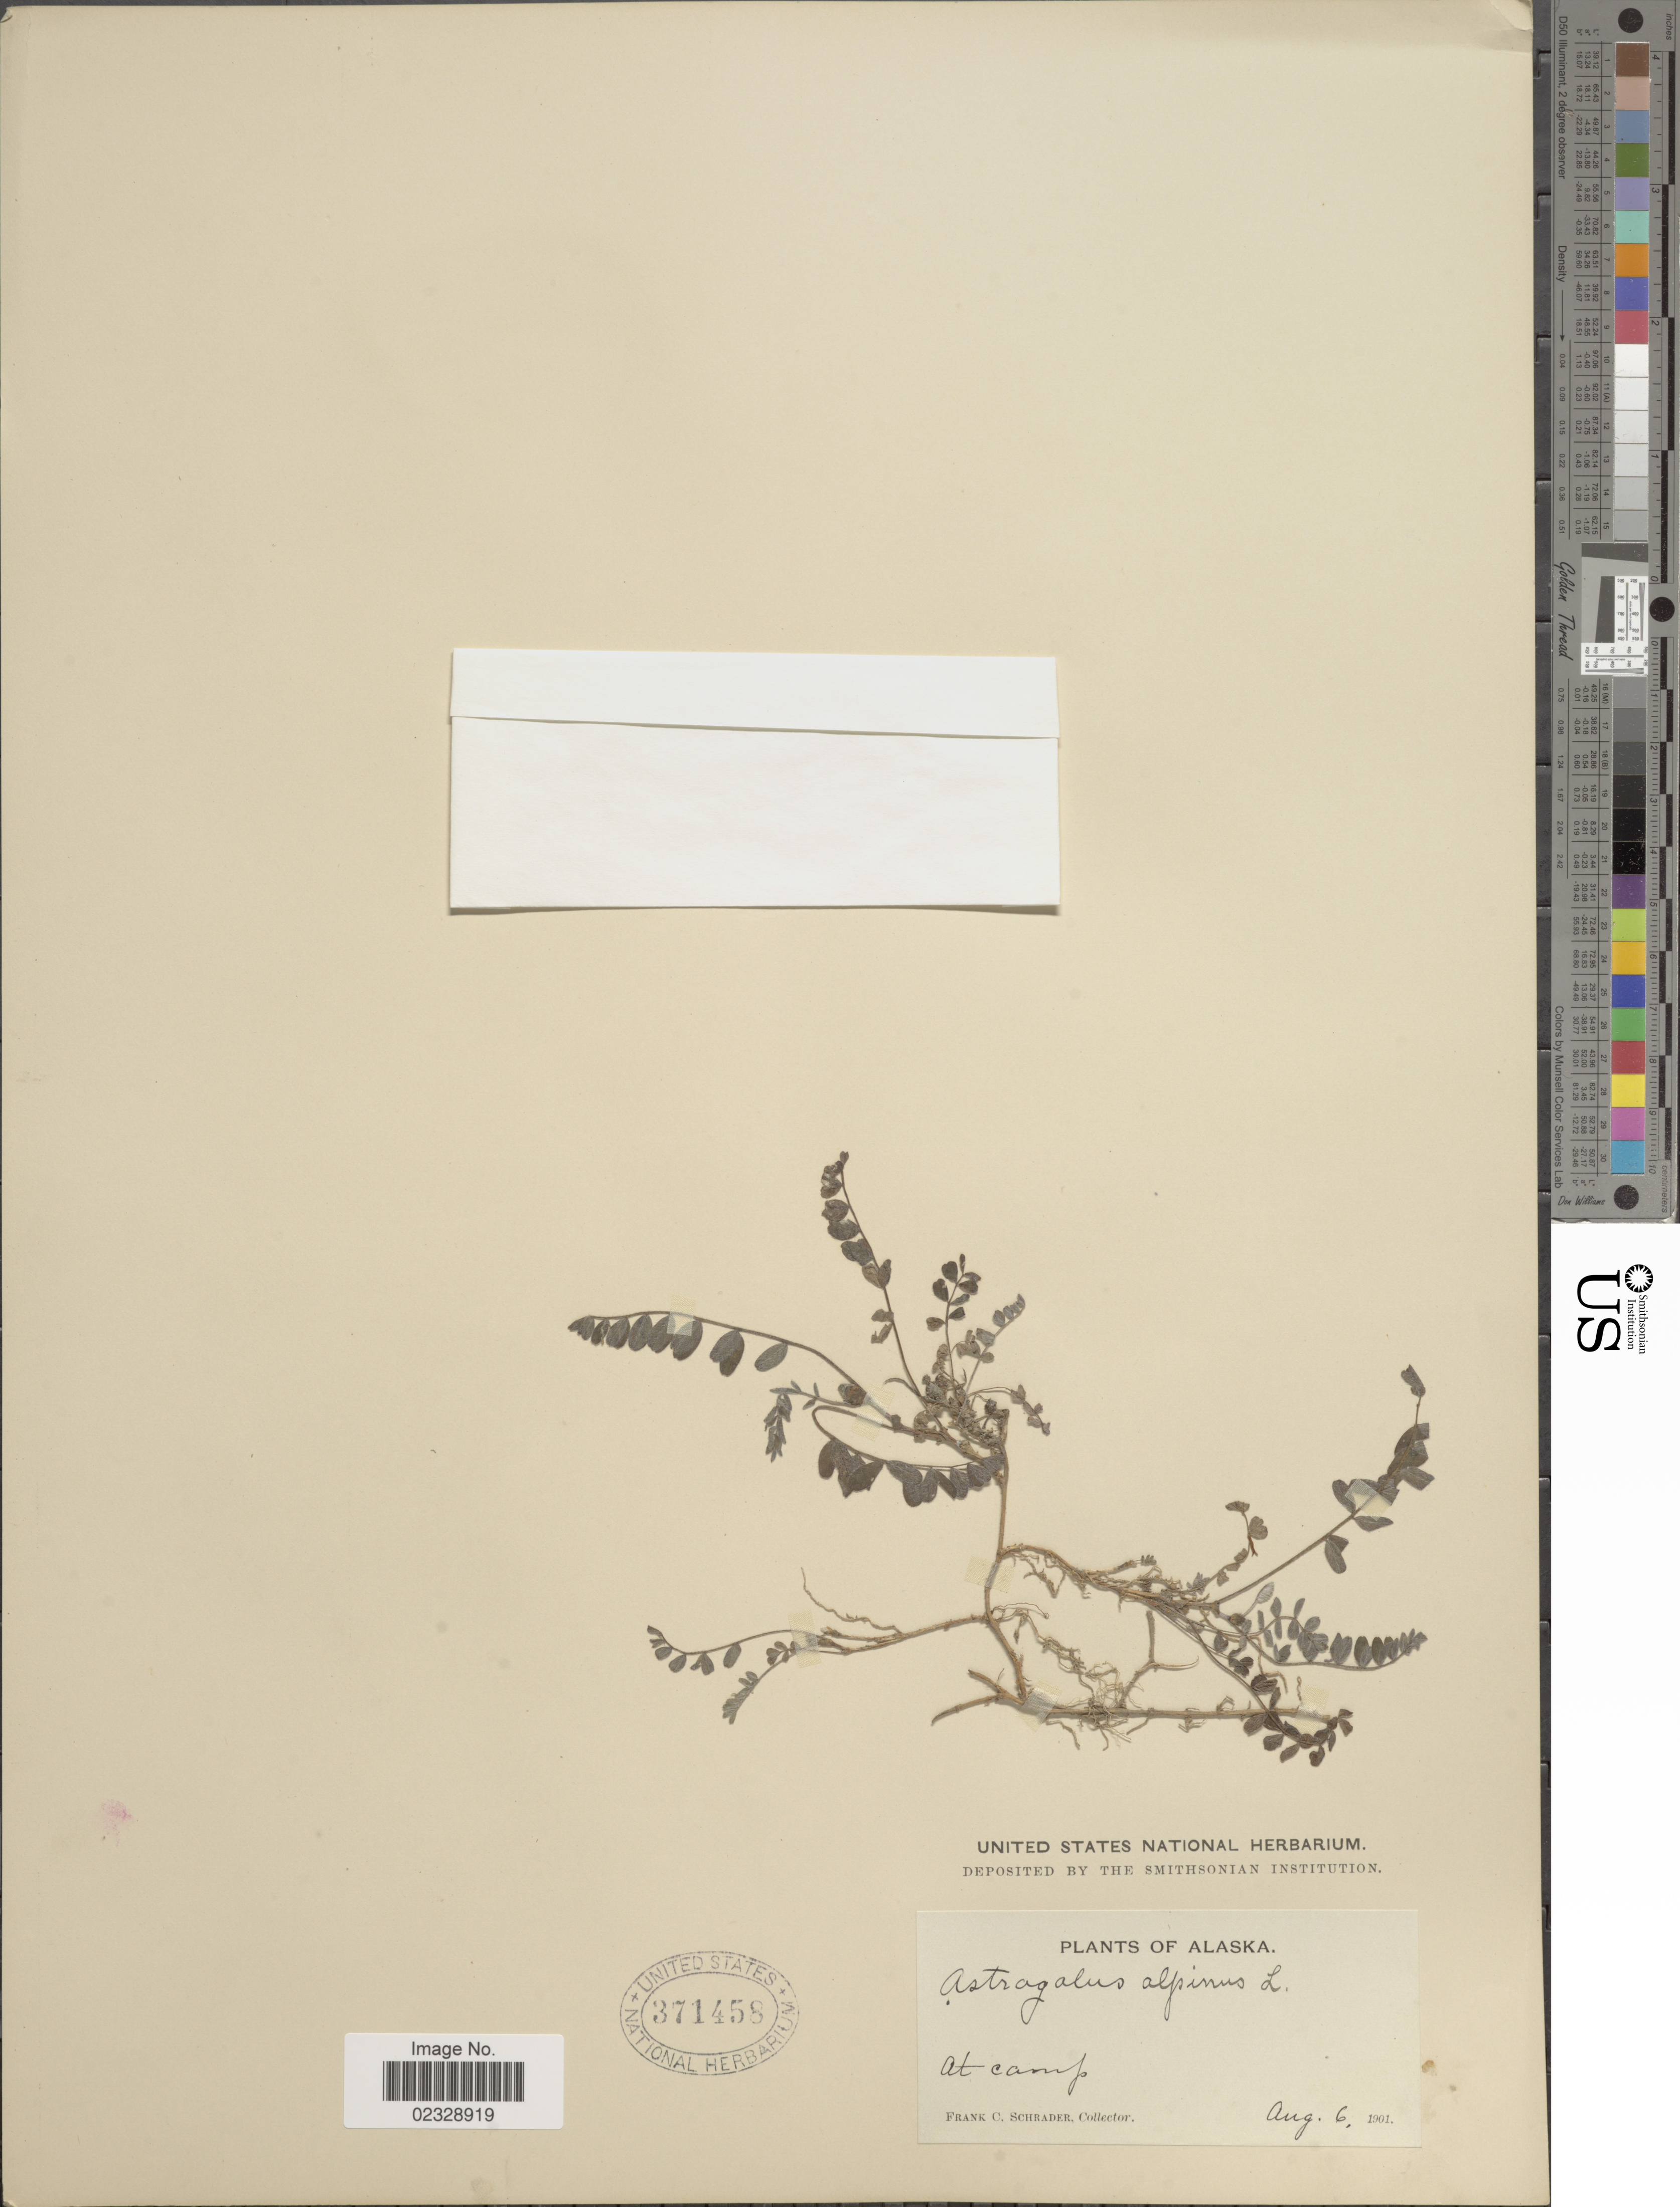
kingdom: Plantae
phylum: Tracheophyta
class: Magnoliopsida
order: Fabales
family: Fabaceae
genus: Astragalus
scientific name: Astragalus alpinus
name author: L.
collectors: F. C. Schrader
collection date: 1901-08-06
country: United States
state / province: Alaska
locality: At Camp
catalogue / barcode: US 371458